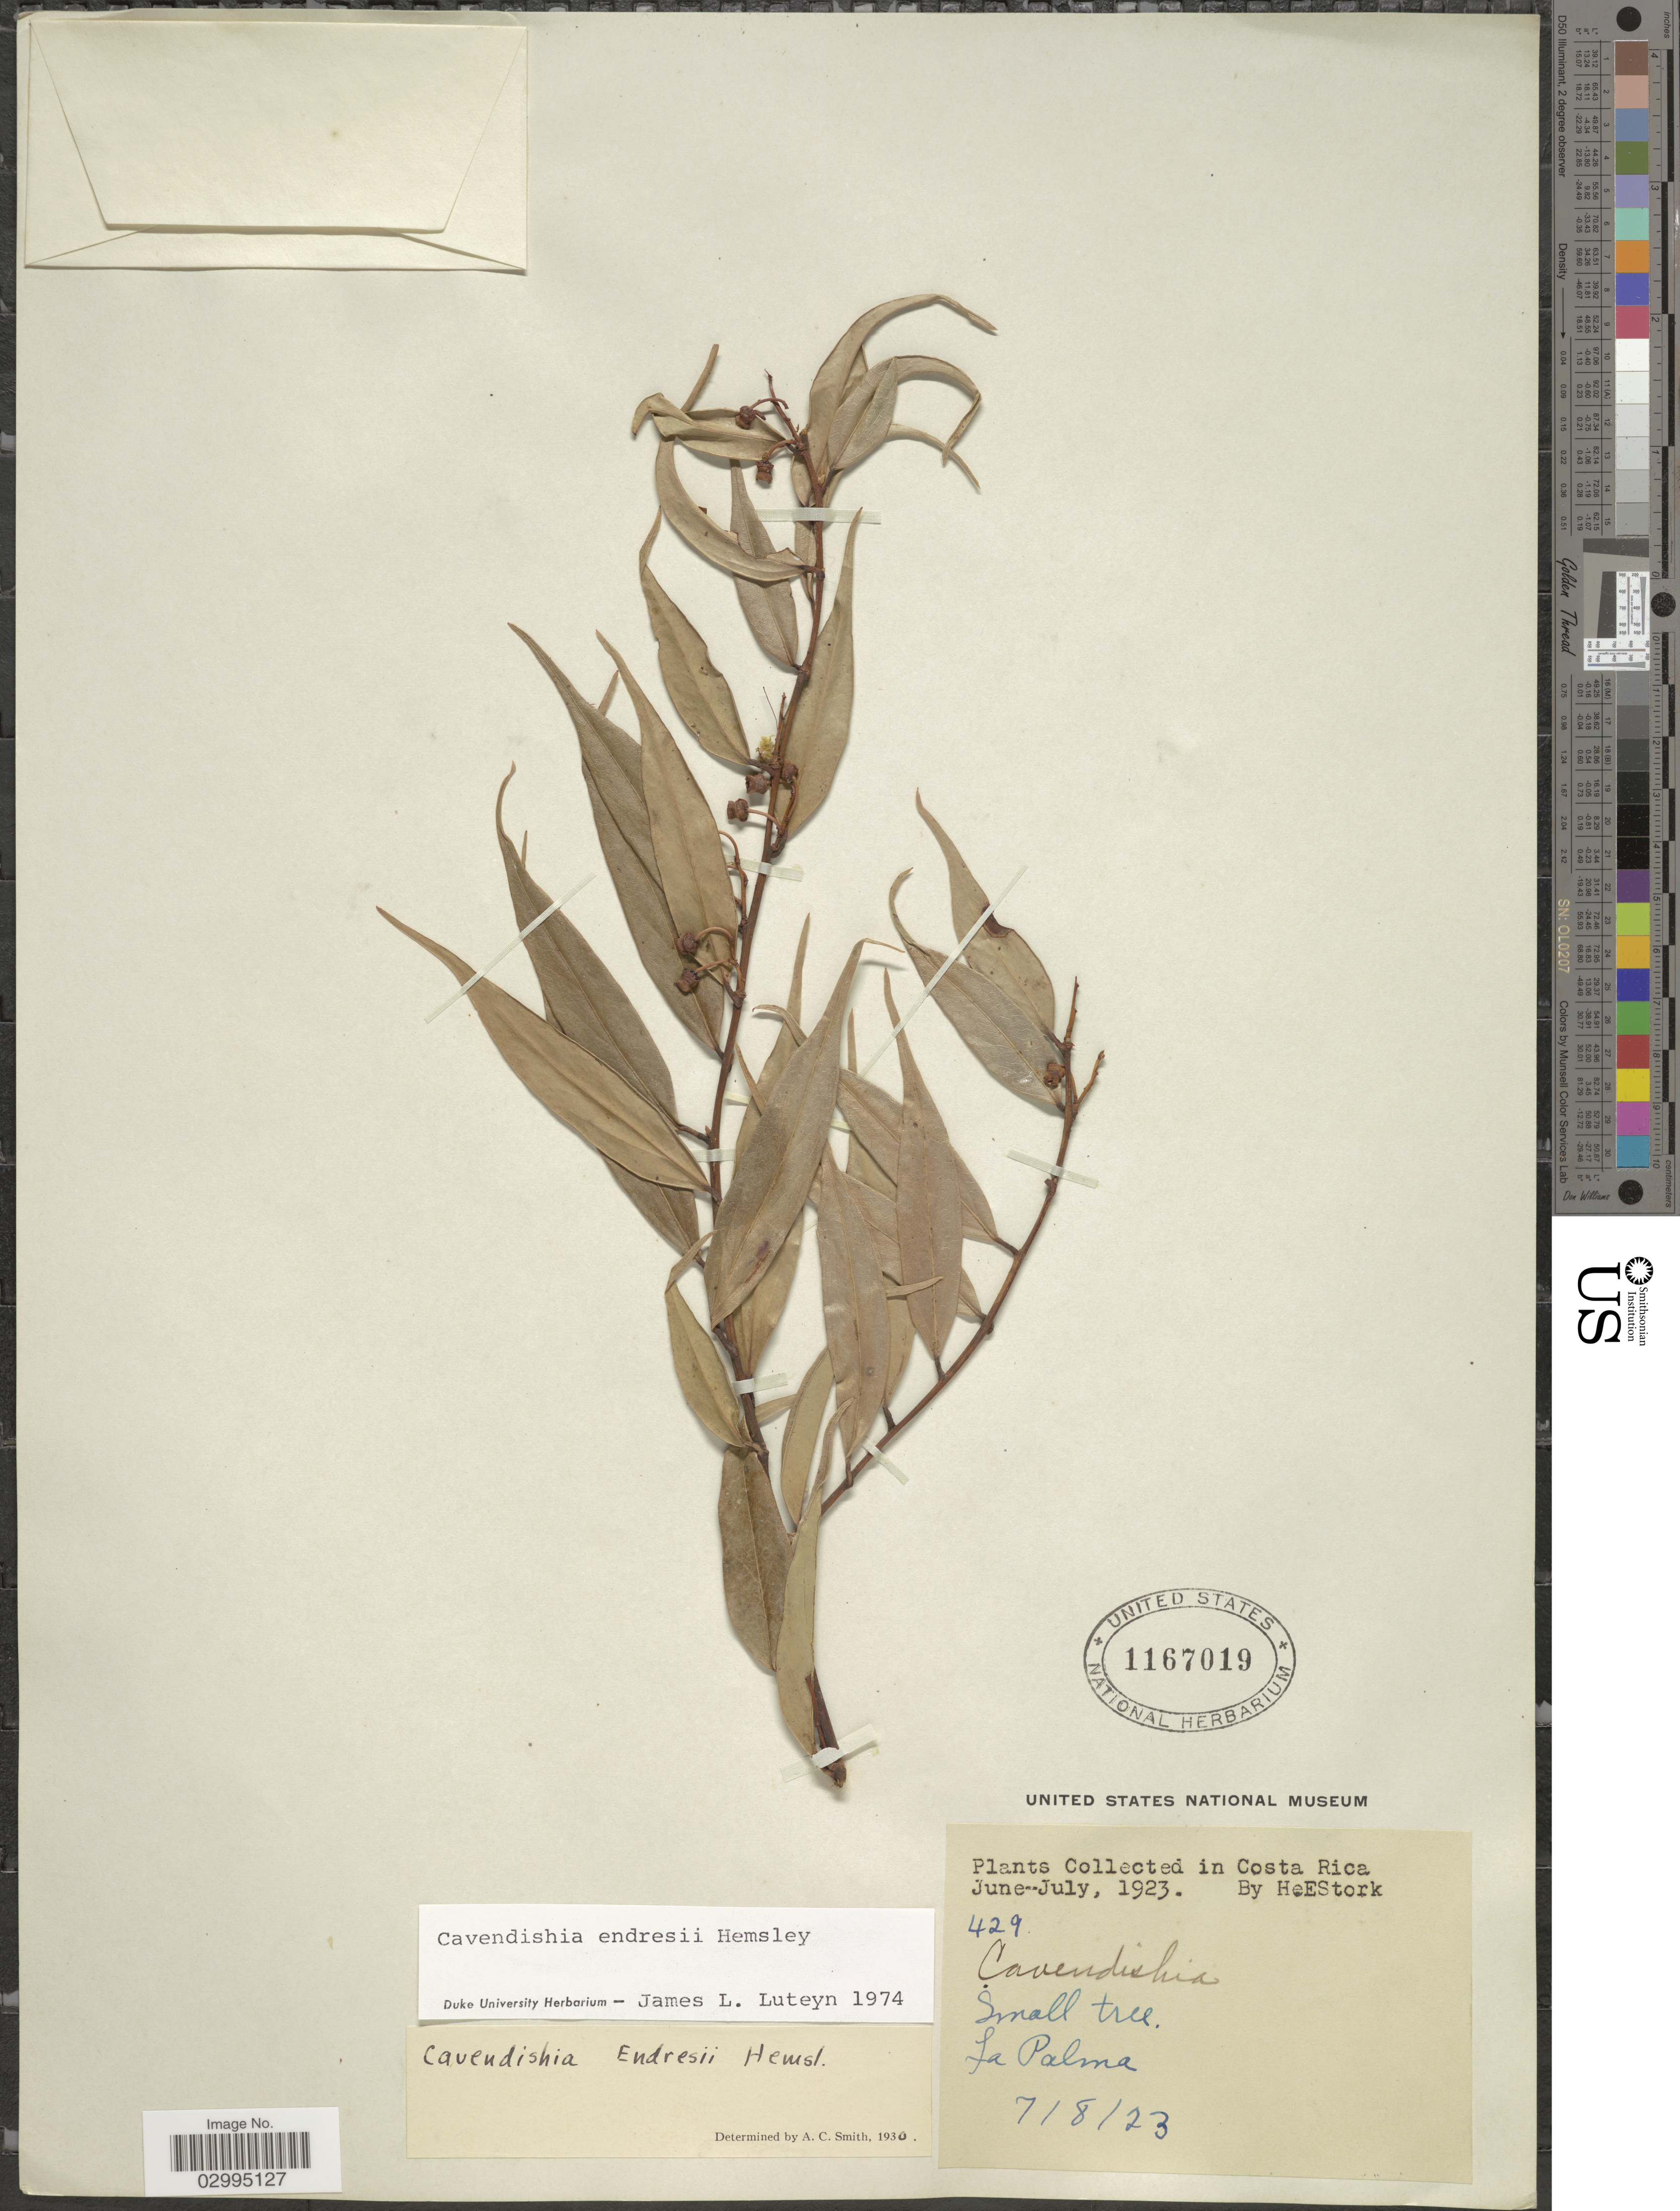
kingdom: Plantae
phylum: Tracheophyta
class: Magnoliopsida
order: Ericales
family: Ericaceae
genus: Cavendishia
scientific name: Cavendishia endresii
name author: Hemsl.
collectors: H. E. Stork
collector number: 429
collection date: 1923-08-07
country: Costa Rica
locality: La Palma.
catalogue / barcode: US 1167019